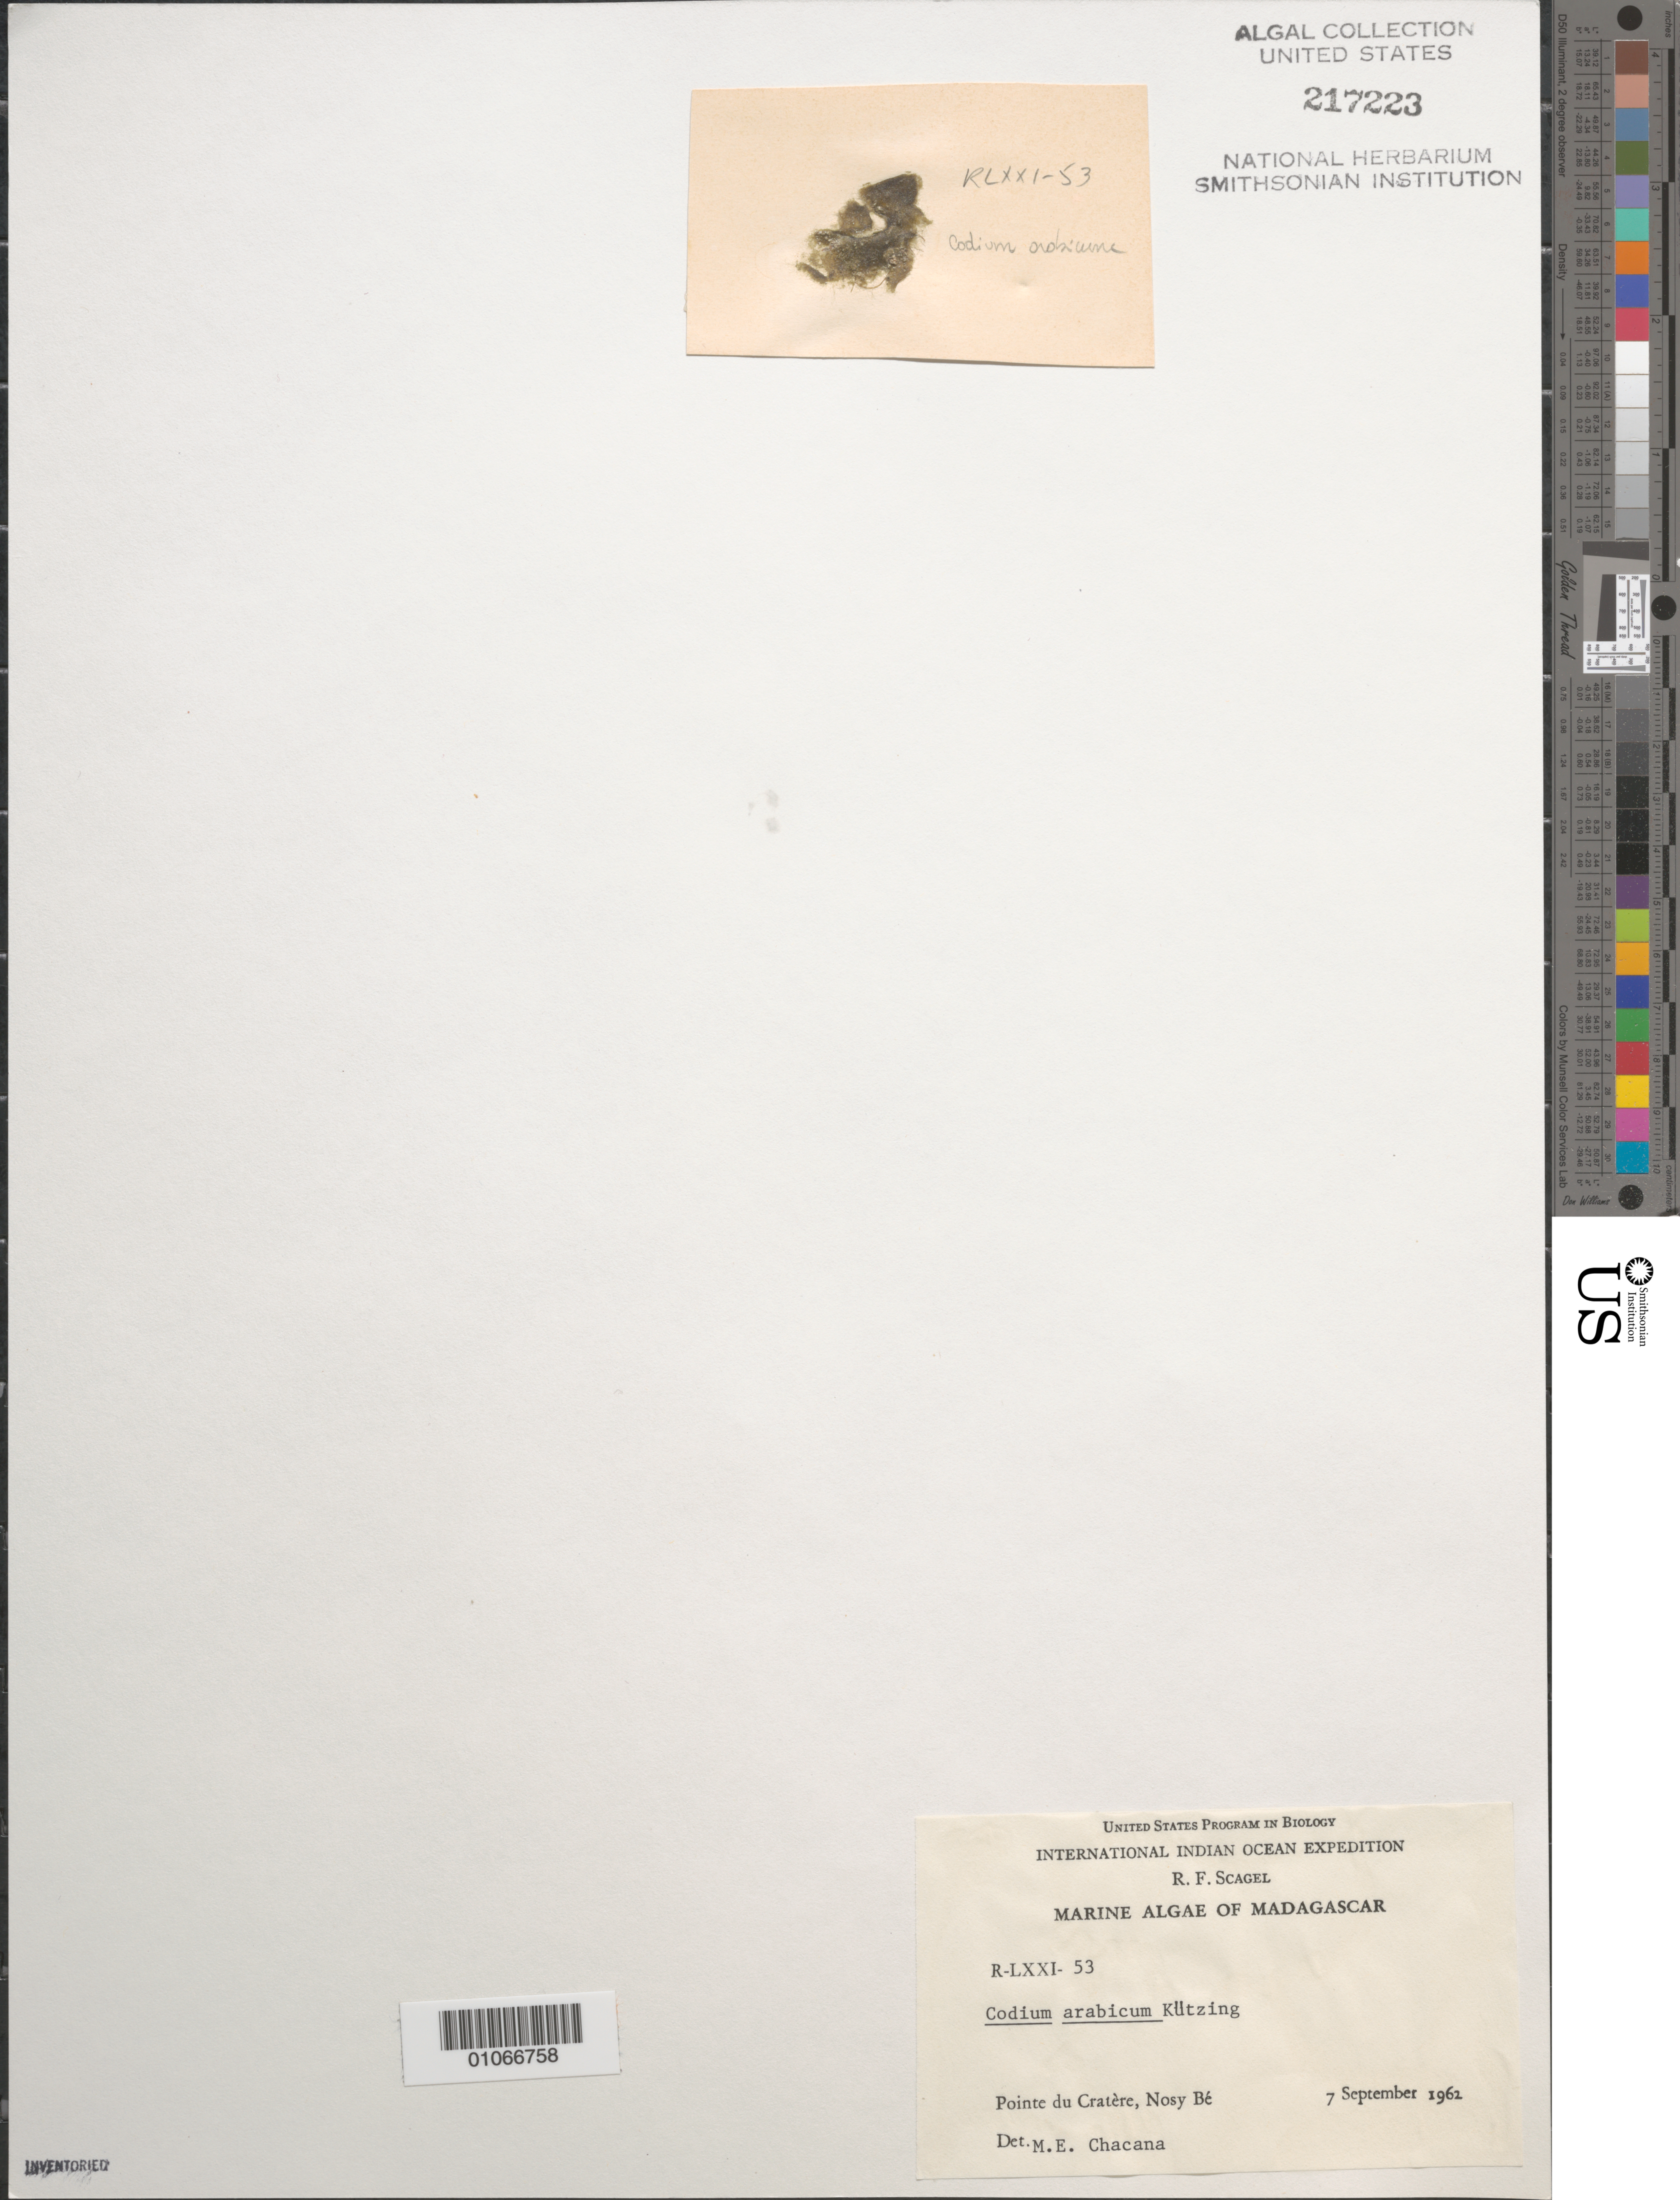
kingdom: Plantae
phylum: Chlorophyta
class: Ulvophyceae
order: Bryopsidales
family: Codiaceae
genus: Codium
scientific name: Codium arabicum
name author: Kütz.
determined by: Chacana, M. E.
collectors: R. F. Scagel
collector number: R-LXXI-53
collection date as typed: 07 Sep 1962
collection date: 1962-09-07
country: Madagascar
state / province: Diana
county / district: Nosy Be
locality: Pointe du Cratere, Nosy-Be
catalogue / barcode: US 217223